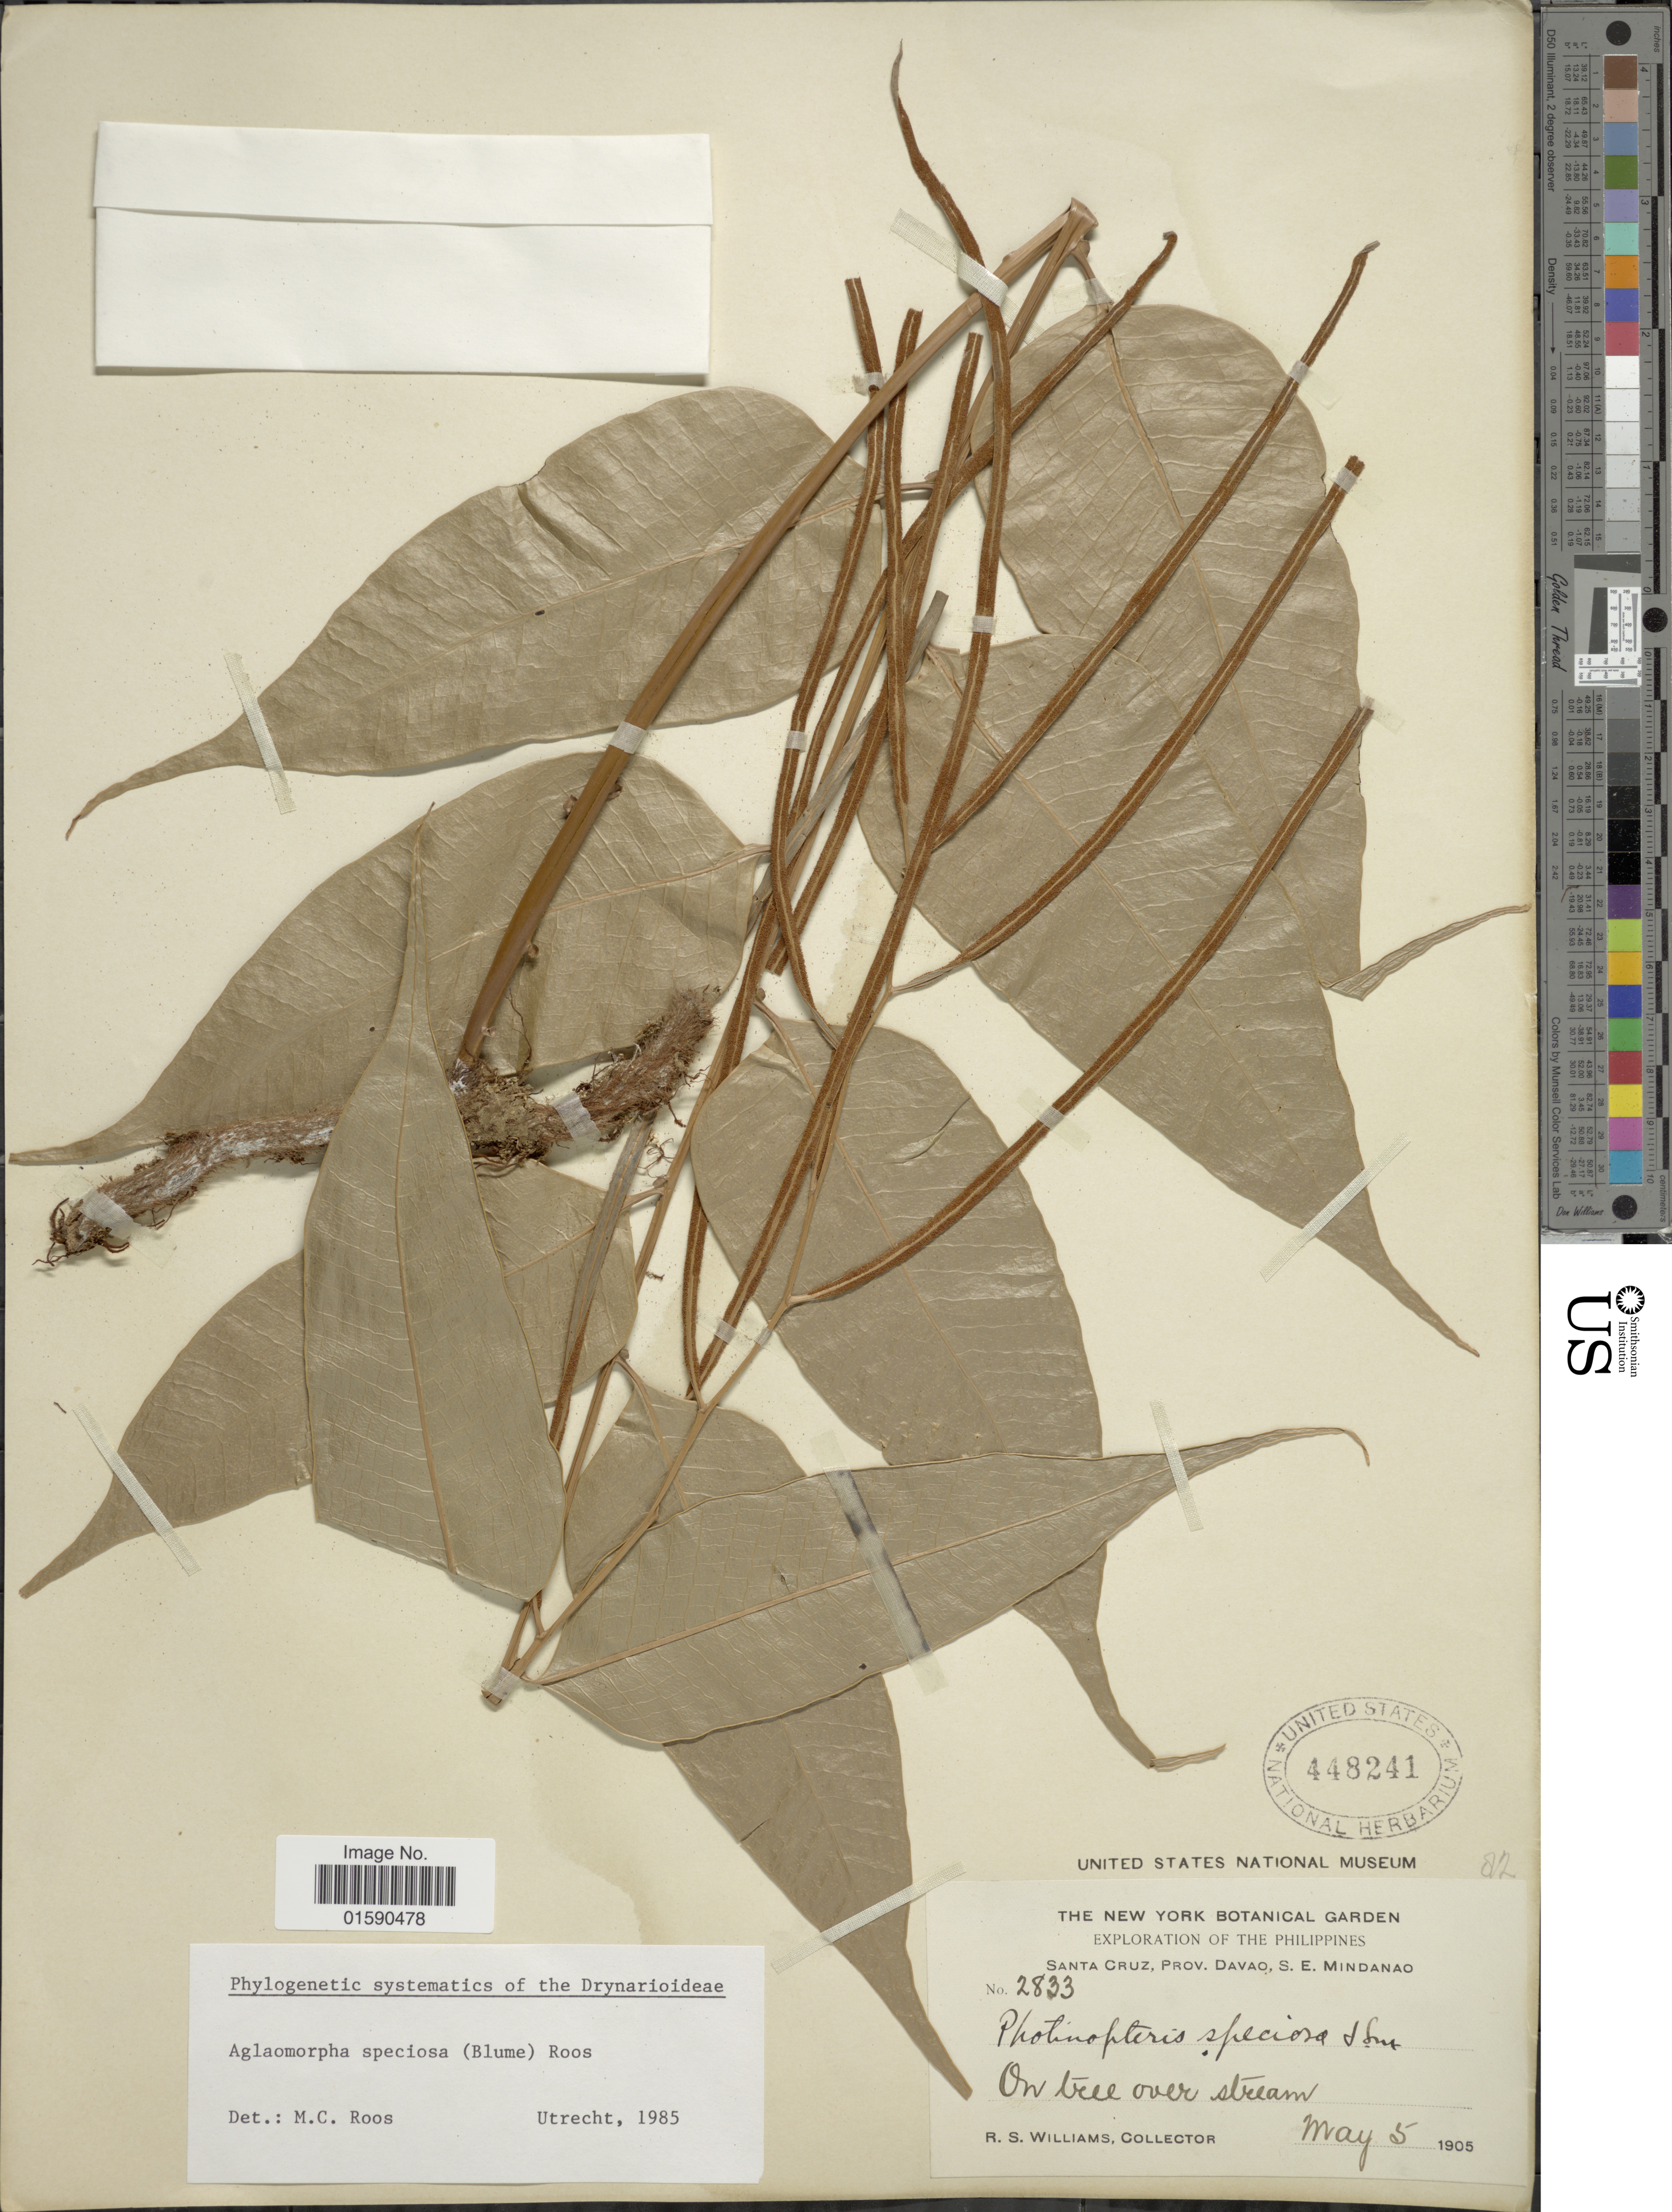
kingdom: Plantae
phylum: Tracheophyta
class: Polypodiopsida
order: Polypodiales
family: Polypodiaceae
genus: Aglaomorpha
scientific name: Aglaomorpha speciosa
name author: (Blume) M.C. Roos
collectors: R. S. Williams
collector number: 2833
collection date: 1905-05-05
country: Philippines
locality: Santa Cruz, Prov., Davao, S. E. Mindanao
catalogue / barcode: US 448241